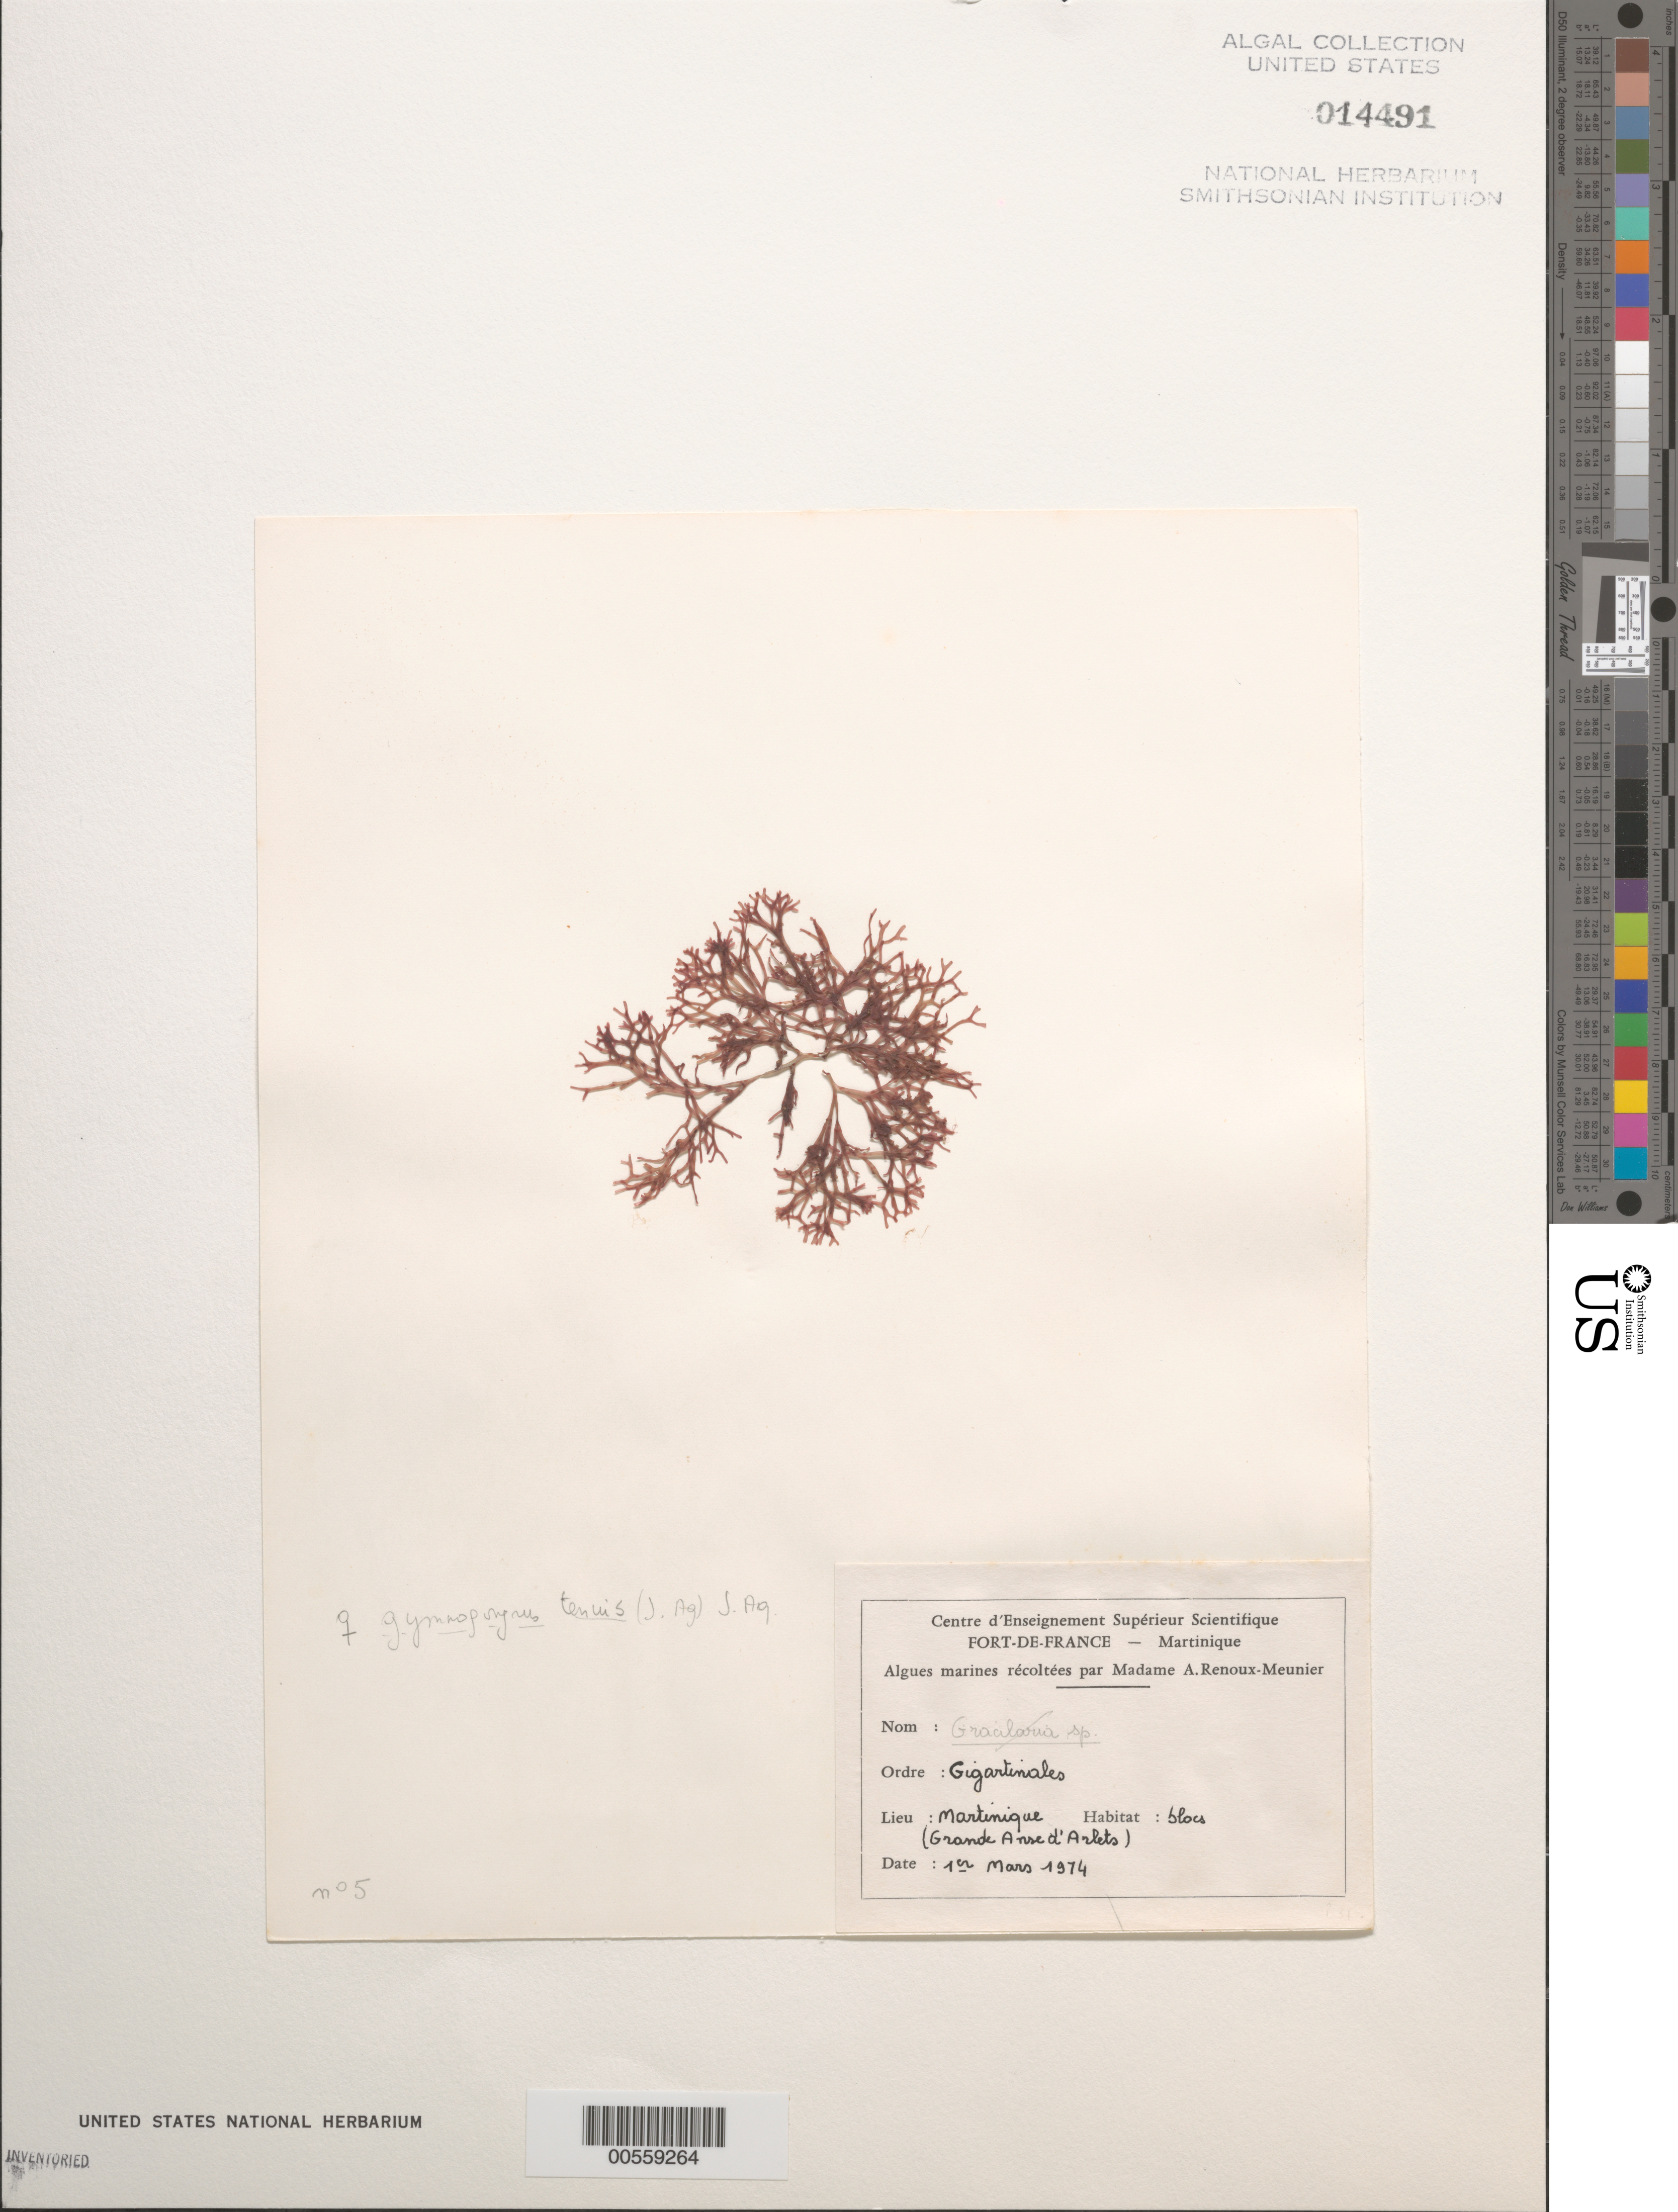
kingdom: Plantae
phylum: Rhodophyta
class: Florideophyceae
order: Gigartinales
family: Phyllophoraceae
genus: Gymnogongrus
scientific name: Gymnogongrus tenuis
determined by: Fredericq, S.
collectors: A. Renoux-Meunier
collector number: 5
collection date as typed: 01 Mar 1974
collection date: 1974-03-01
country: Martinique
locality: Grande Anse d'Arlets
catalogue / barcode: US 14491